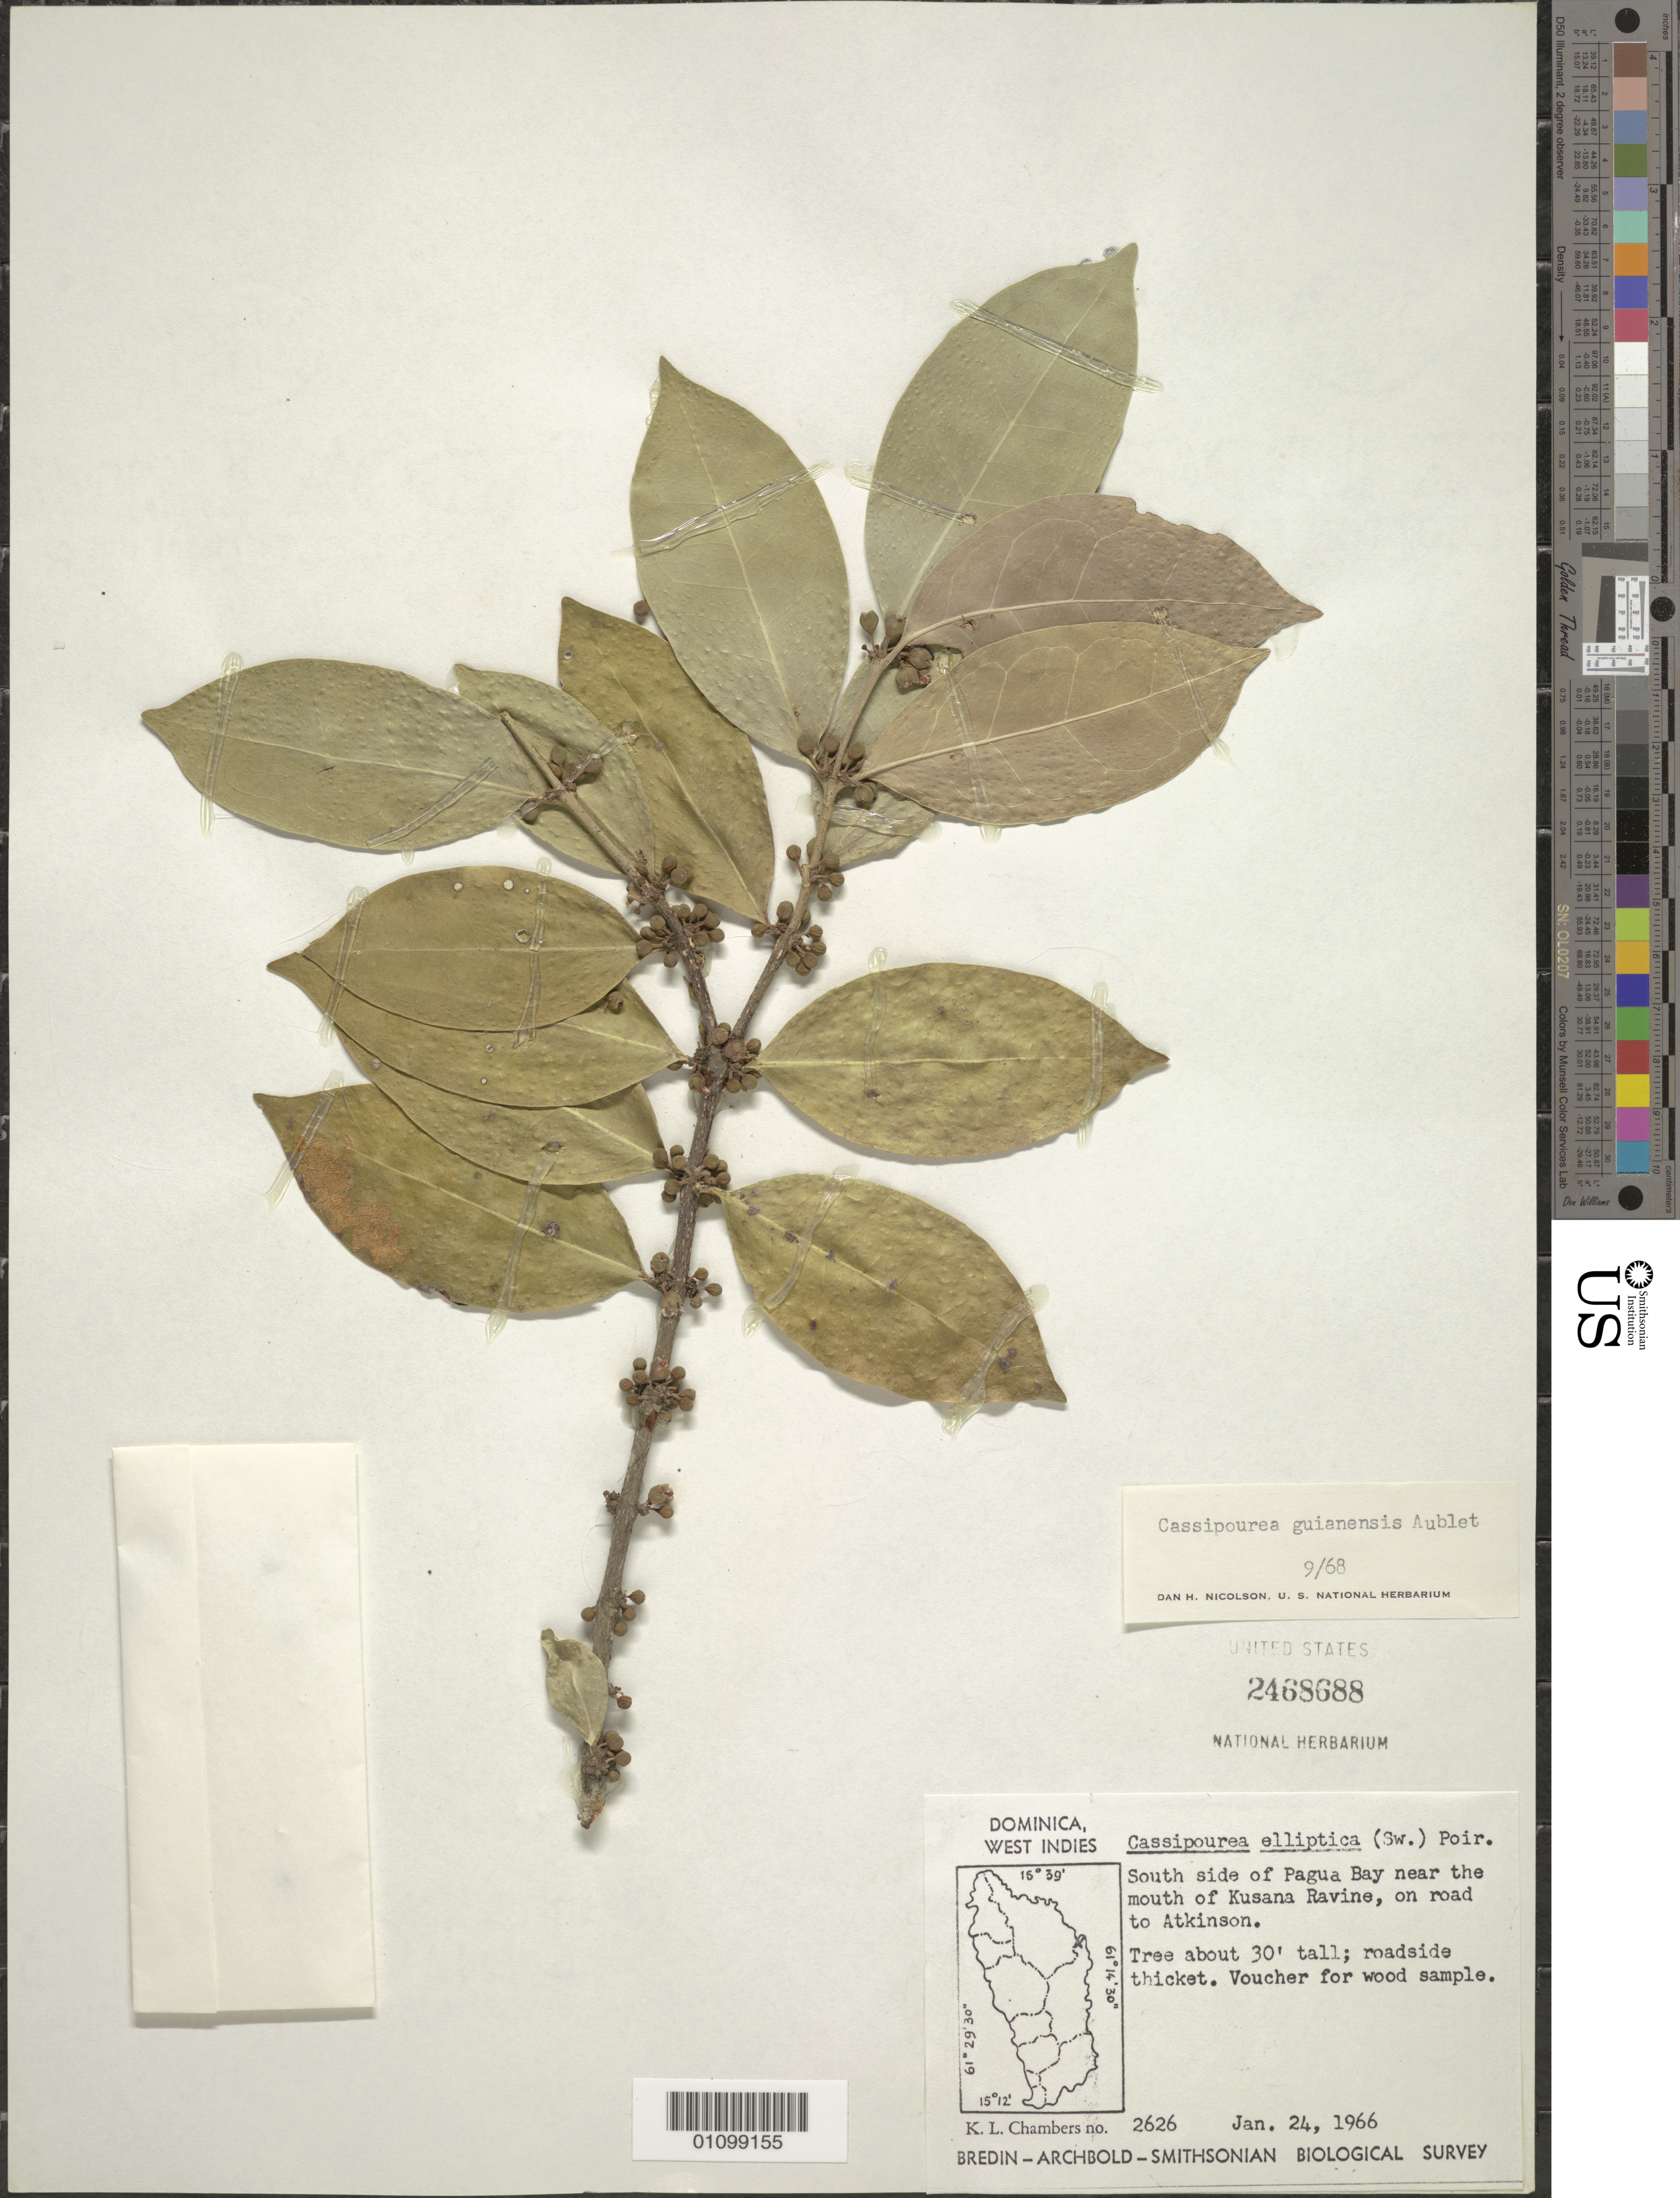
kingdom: Plantae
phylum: Tracheophyta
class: Magnoliopsida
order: Malpighiales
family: Rhizophoraceae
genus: Cassipourea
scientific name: Cassipourea guianensis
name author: Aubl.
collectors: K. L. Chambers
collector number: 2626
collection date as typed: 24 Jan 1966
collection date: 1966-01-24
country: Dominica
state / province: St. David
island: Dominica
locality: S side of Pagua Bay near the mouth of Kusana Ravine, on road to Atkinson.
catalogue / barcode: US 2468688